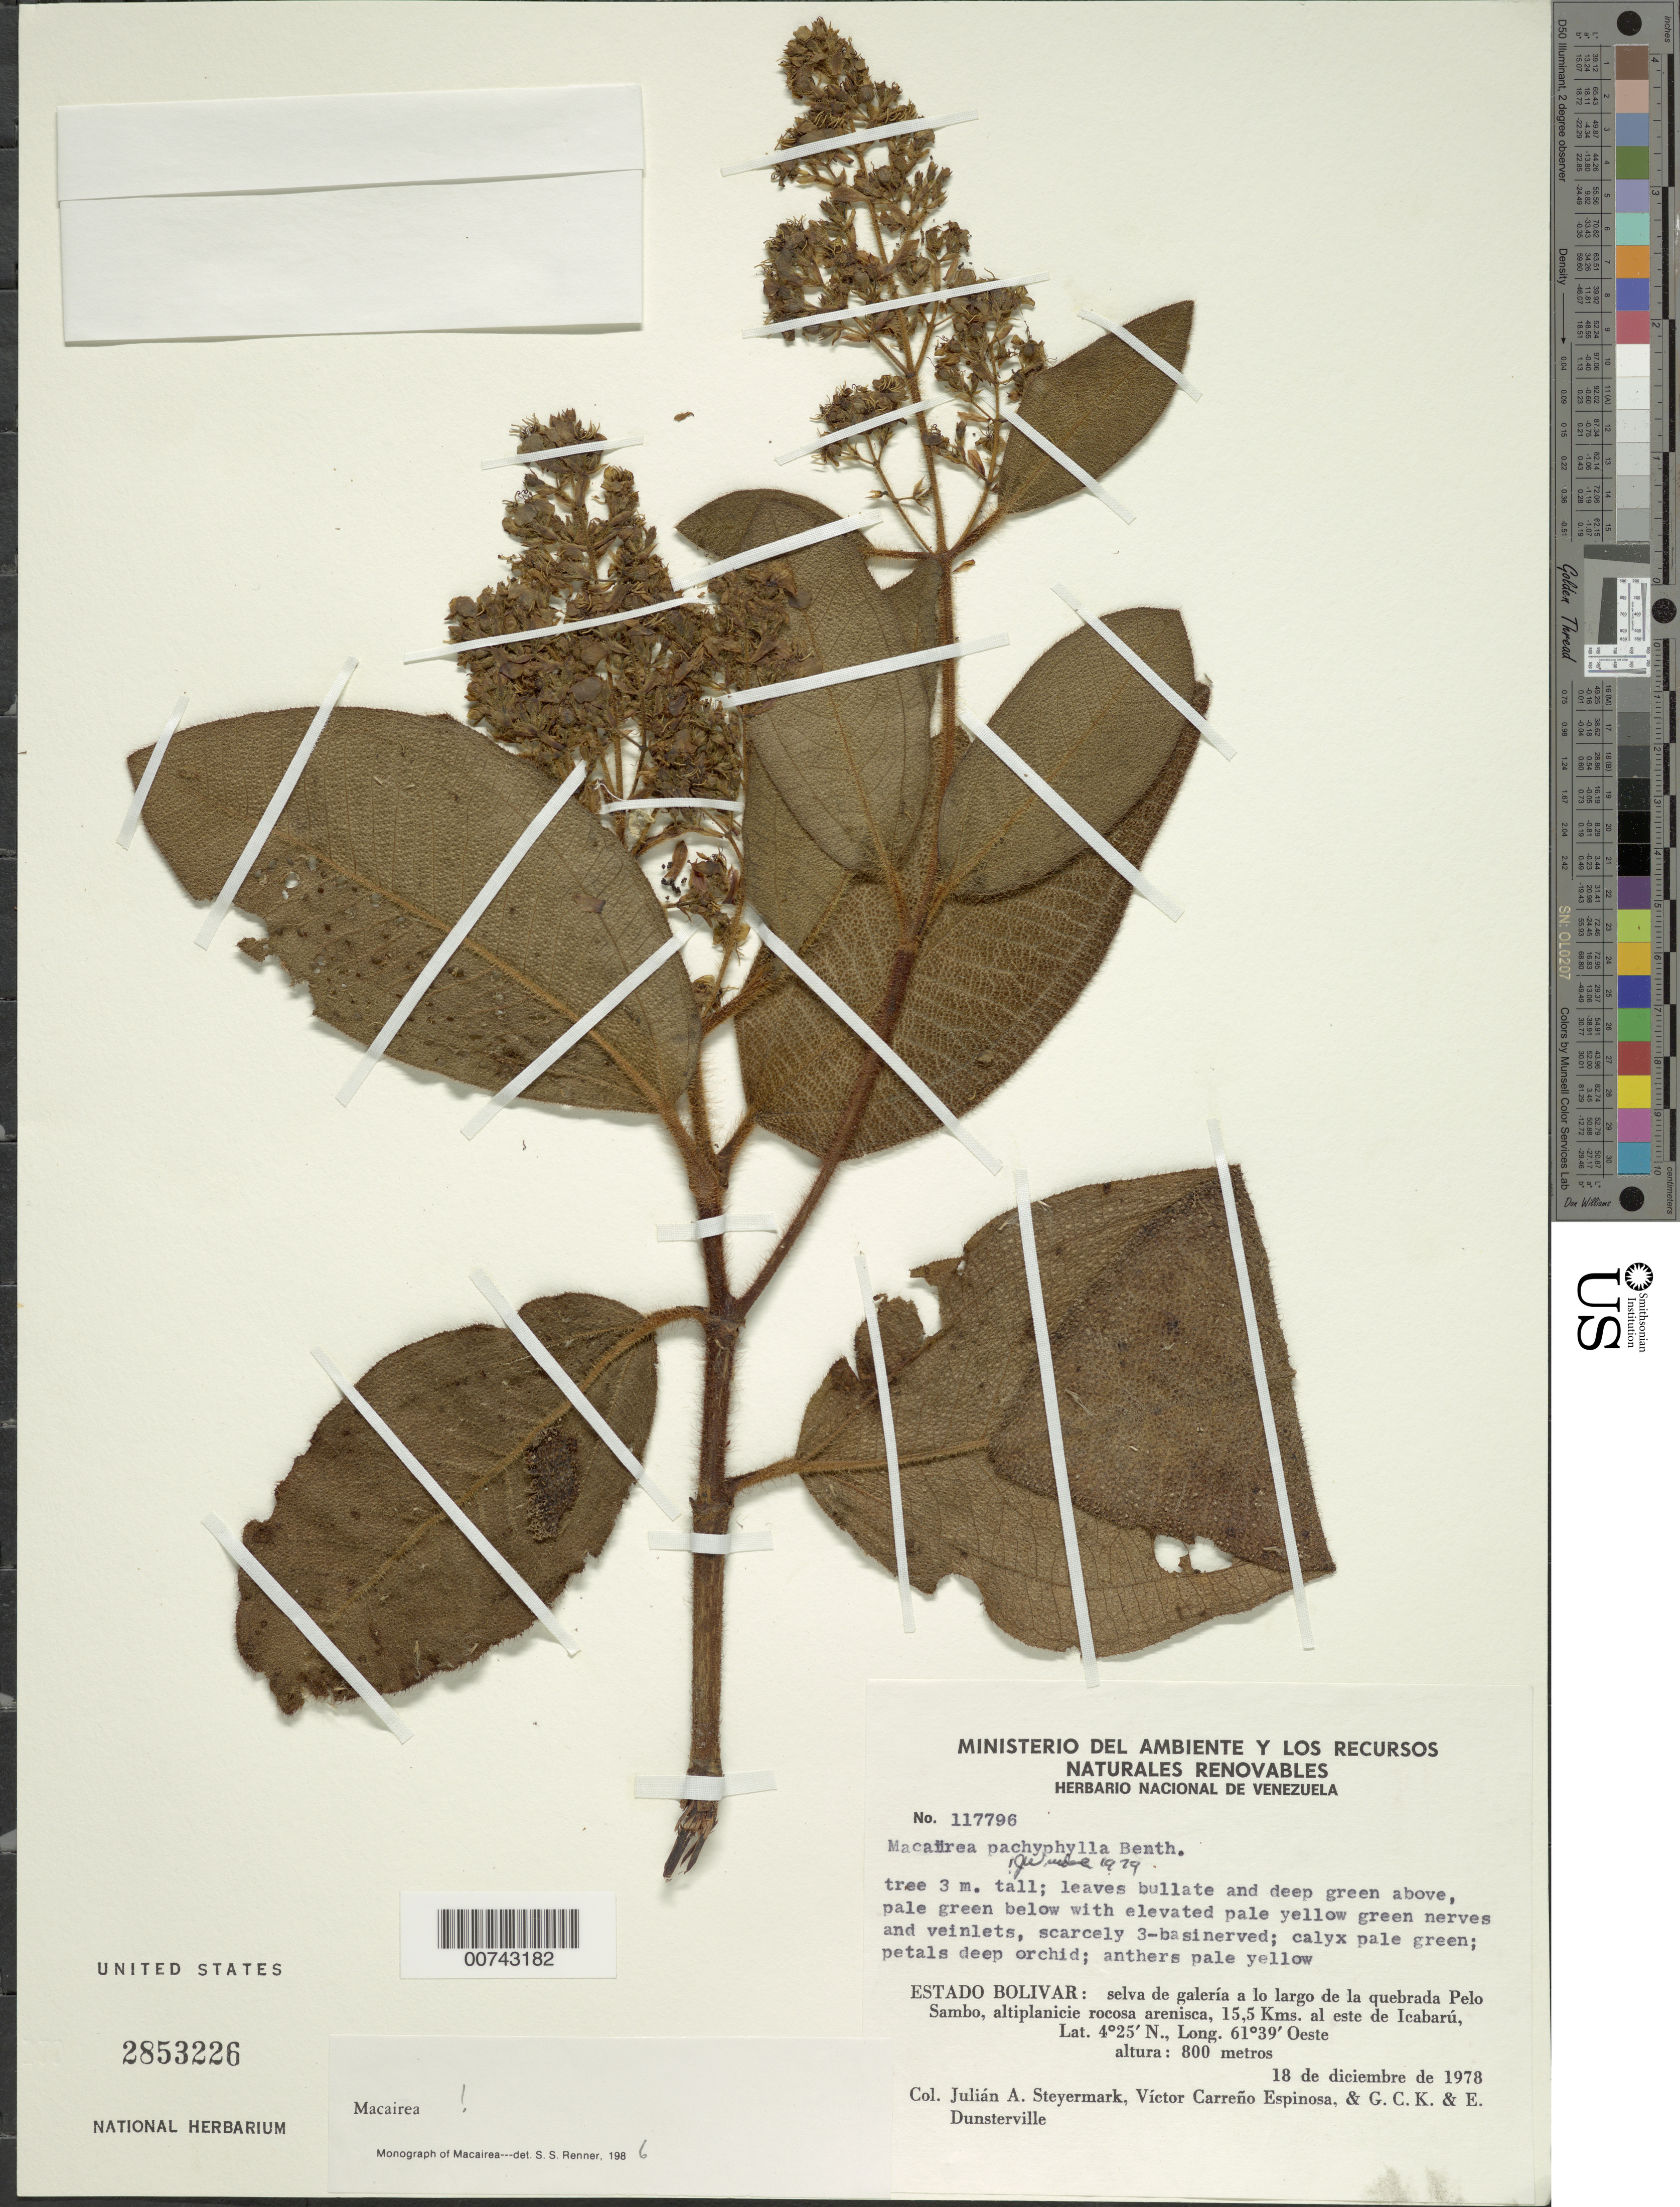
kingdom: Plantae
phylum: Tracheophyta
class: Magnoliopsida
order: Myrtales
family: Melastomataceae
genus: Macairea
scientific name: Macairea pachyphylla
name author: Benth.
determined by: Wurdack, John J., (US), US (UNITED STATES)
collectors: J. Steyermark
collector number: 117796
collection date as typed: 18-Dec-78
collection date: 1978-12-18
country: Venezuela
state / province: Bolívar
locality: Quebrada Pelo Sambo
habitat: Selva de galeria a lo largo de la quebrada; altiplanicie rocosa arenisca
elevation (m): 800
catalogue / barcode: US 2853226